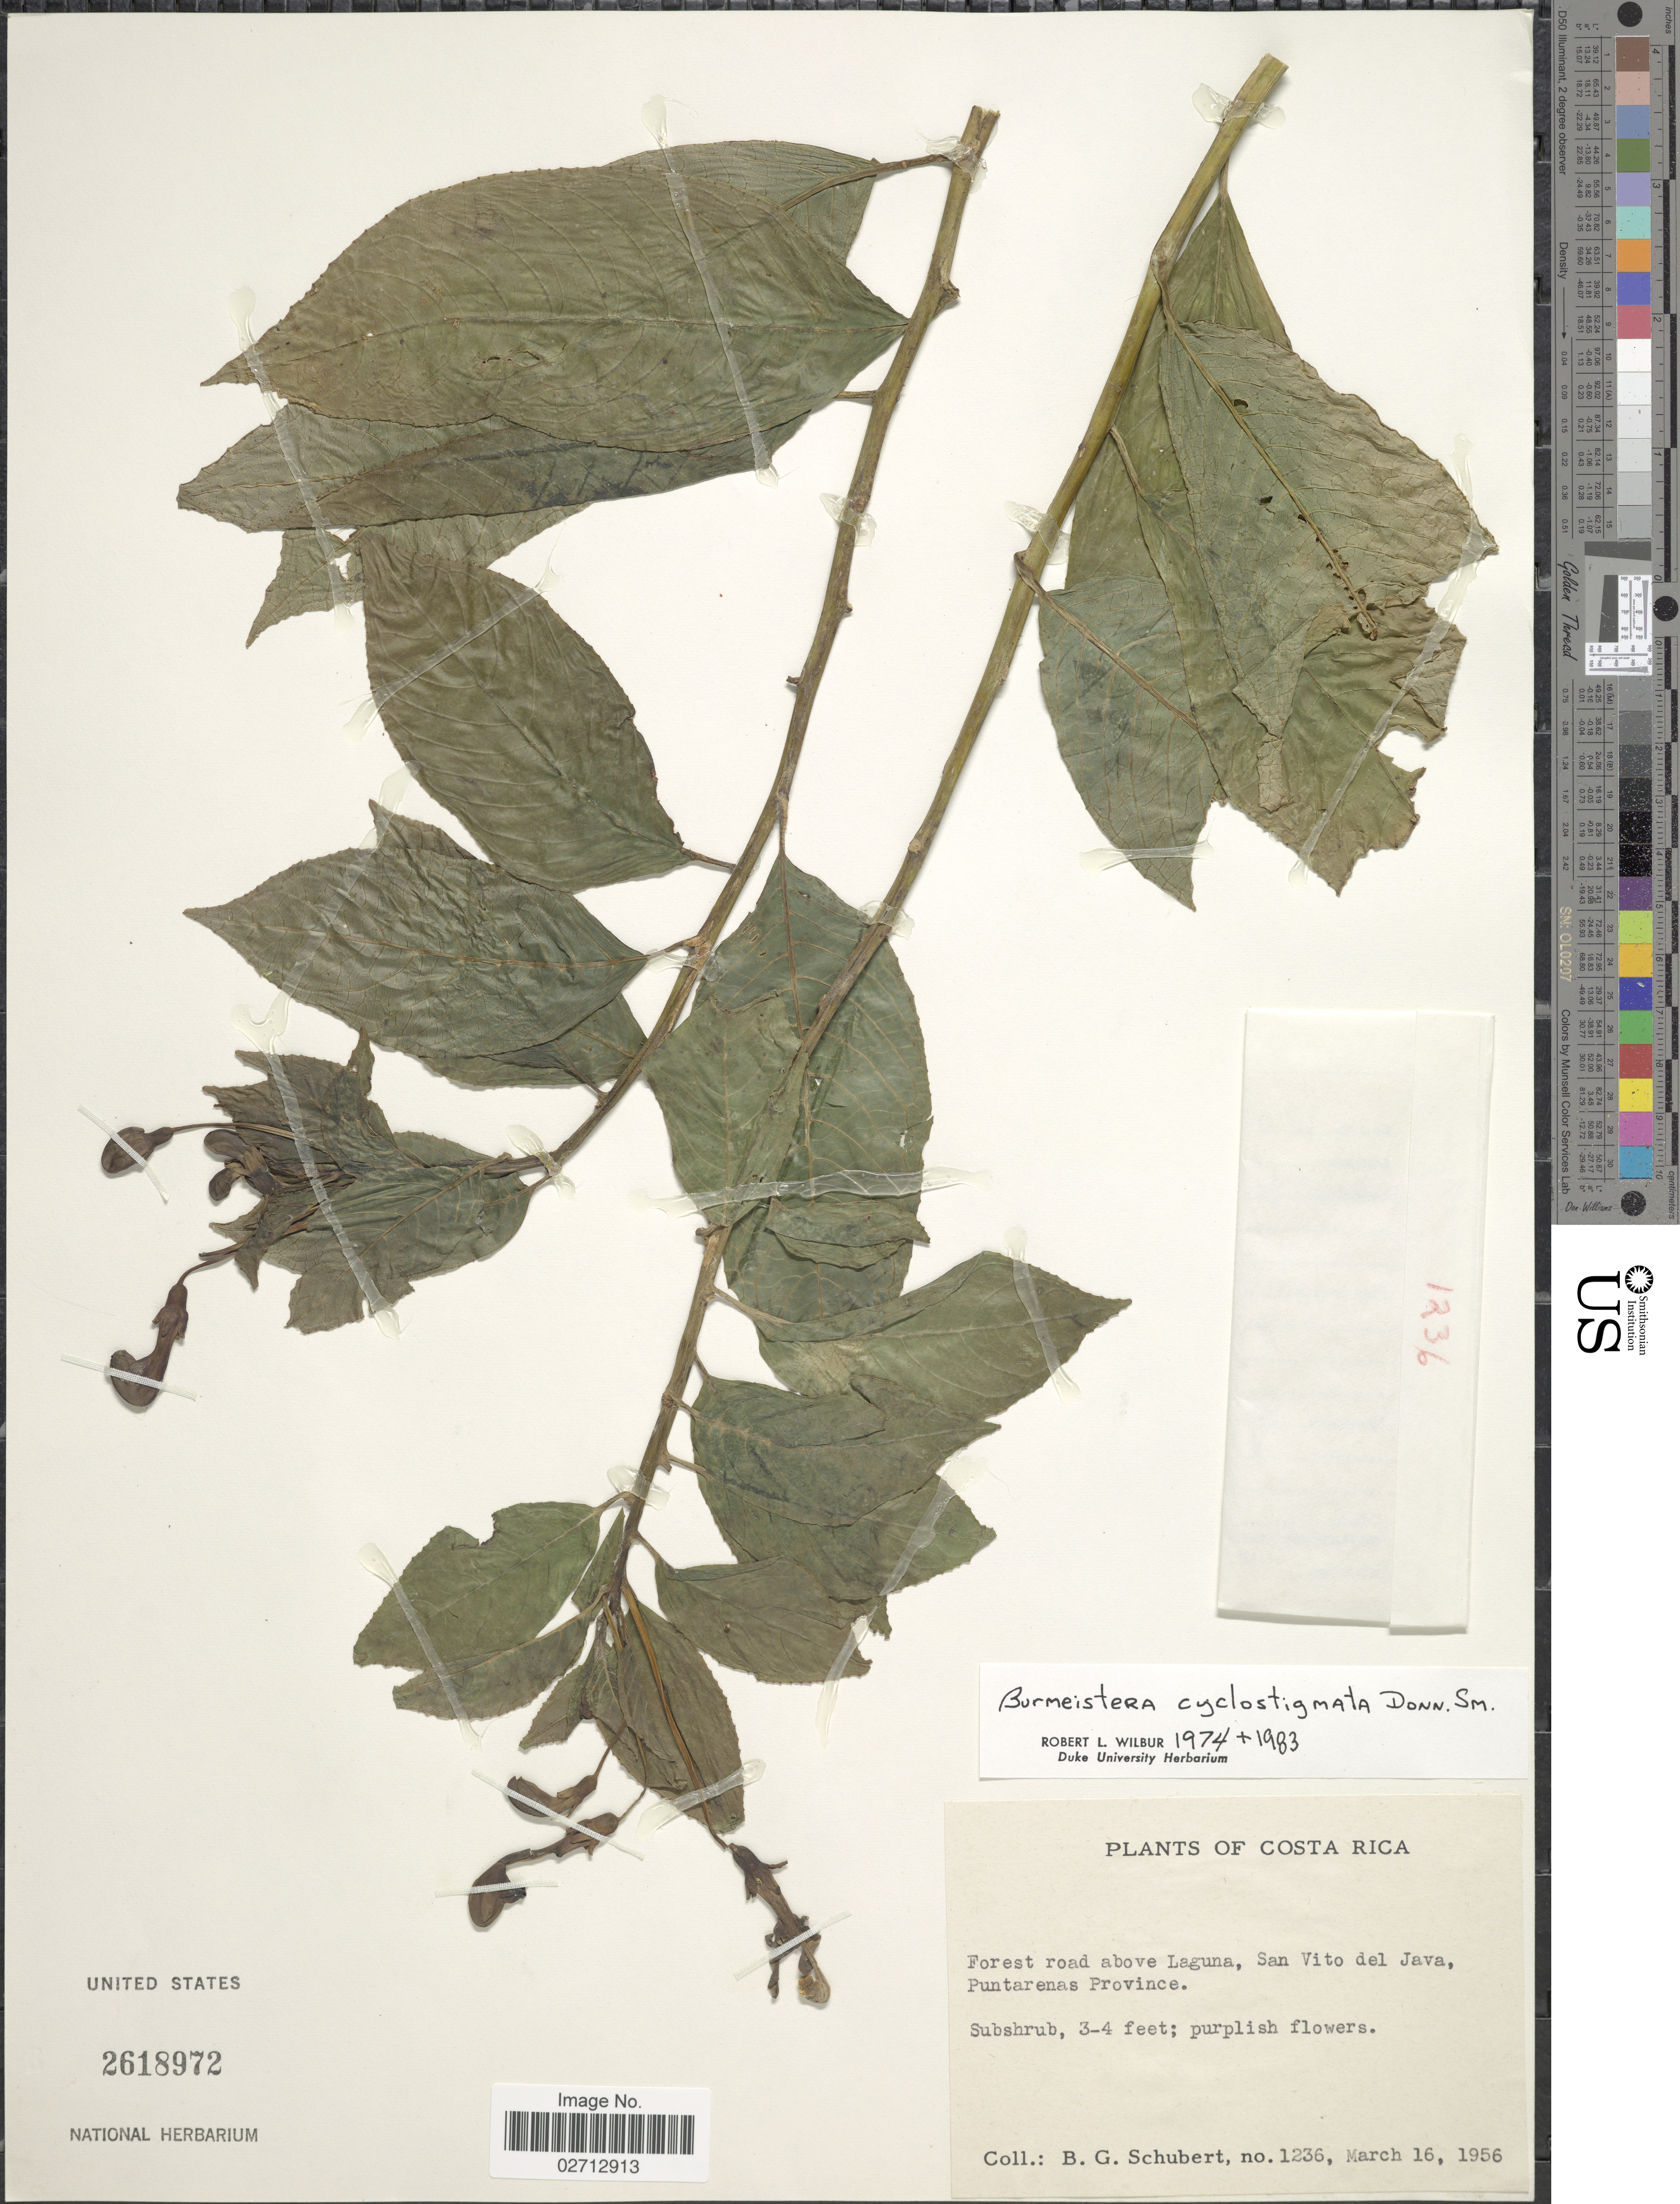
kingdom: Plantae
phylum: Tracheophyta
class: Magnoliopsida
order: Asterales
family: Campanulaceae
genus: Burmeistera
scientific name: Burmeistera cyclostigmata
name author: Donn. Sm.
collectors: B. Schubert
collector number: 1236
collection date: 1956-03-16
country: Costa Rica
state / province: Puntarenas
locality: Road above Laguna, San Vito del Java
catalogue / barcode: US 2618972